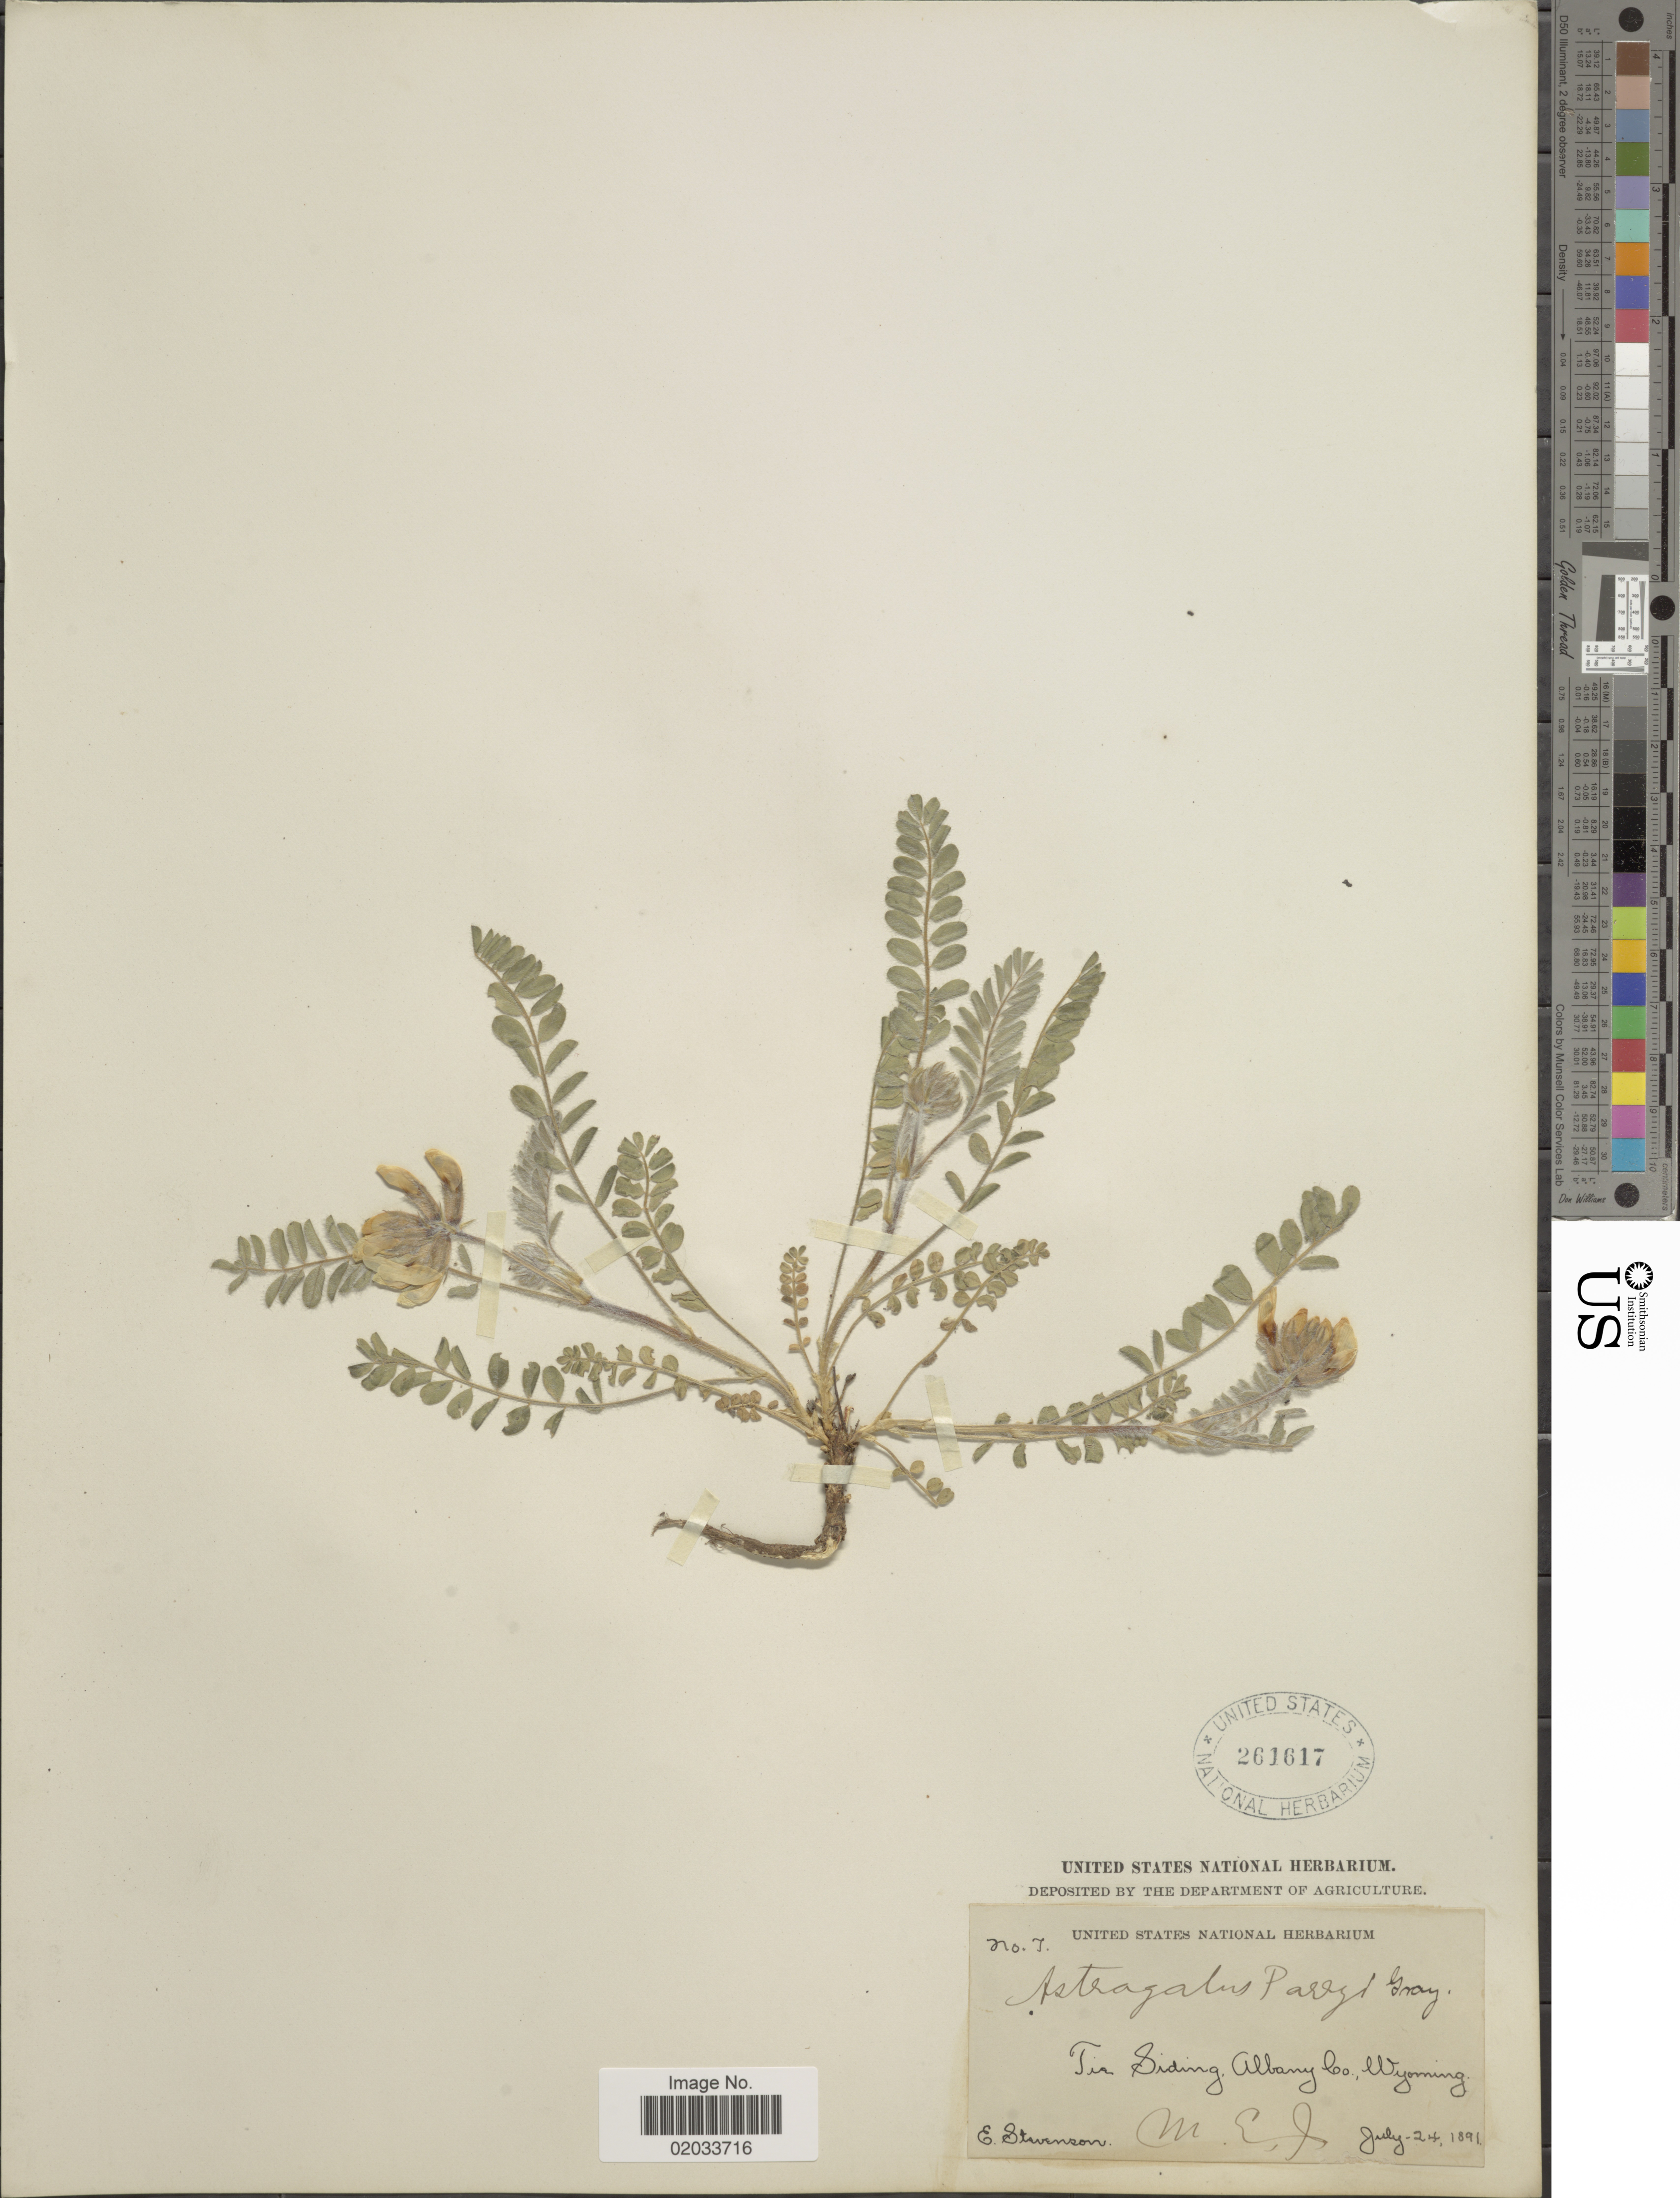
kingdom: Plantae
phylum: Tracheophyta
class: Magnoliopsida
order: Fabales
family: Fabaceae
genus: Astragalus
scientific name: Astragalus parryi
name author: A. Gray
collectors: E. Stevenson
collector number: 7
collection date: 1891-07-24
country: United States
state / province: Wyoming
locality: Tie Siding, Albany Co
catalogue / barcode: US 261617